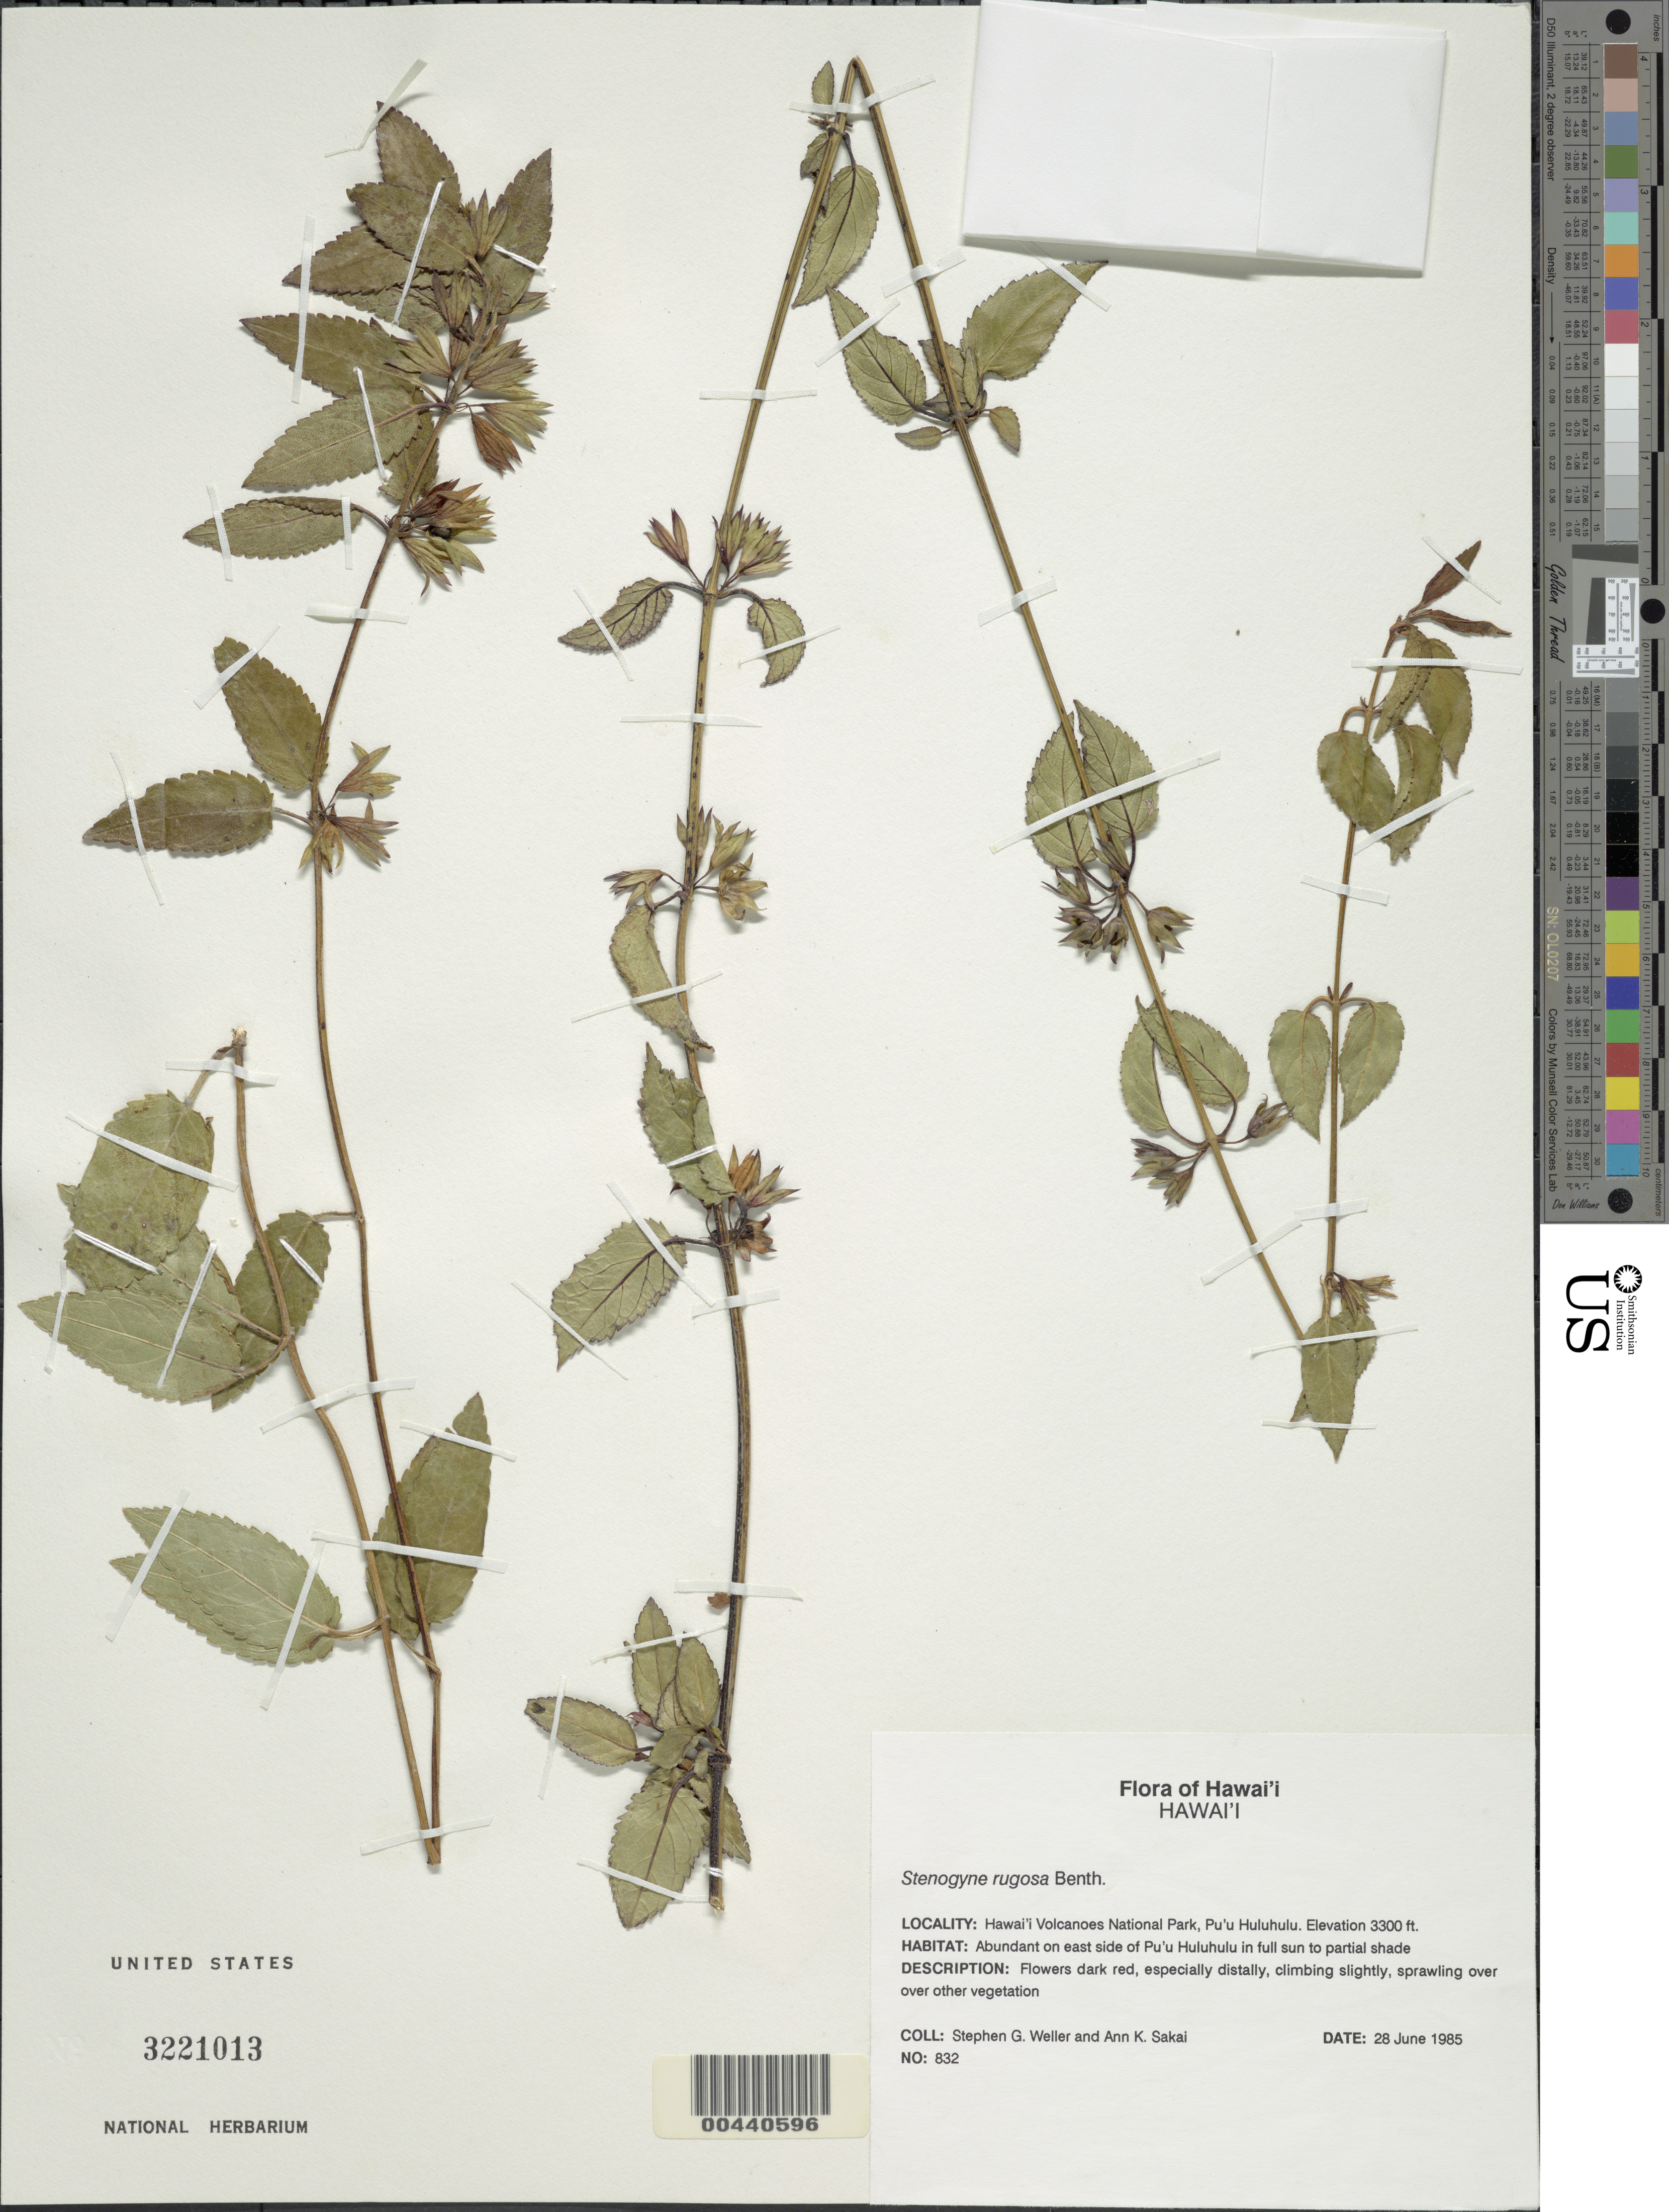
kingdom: Plantae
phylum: Tracheophyta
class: Magnoliopsida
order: Lamiales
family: Lamiaceae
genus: Stenogyne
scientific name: Stenogyne rugosa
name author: Benth.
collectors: S. G. Weller & A. Sakai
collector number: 832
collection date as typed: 28 Jun 1985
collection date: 1985-06-28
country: United States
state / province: Hawaii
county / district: Hawaii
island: Hawaii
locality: Hawaii Volcanoes National Park, Pu'u Huluhulu (abundant on east side)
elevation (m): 1006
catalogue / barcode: US 3221013